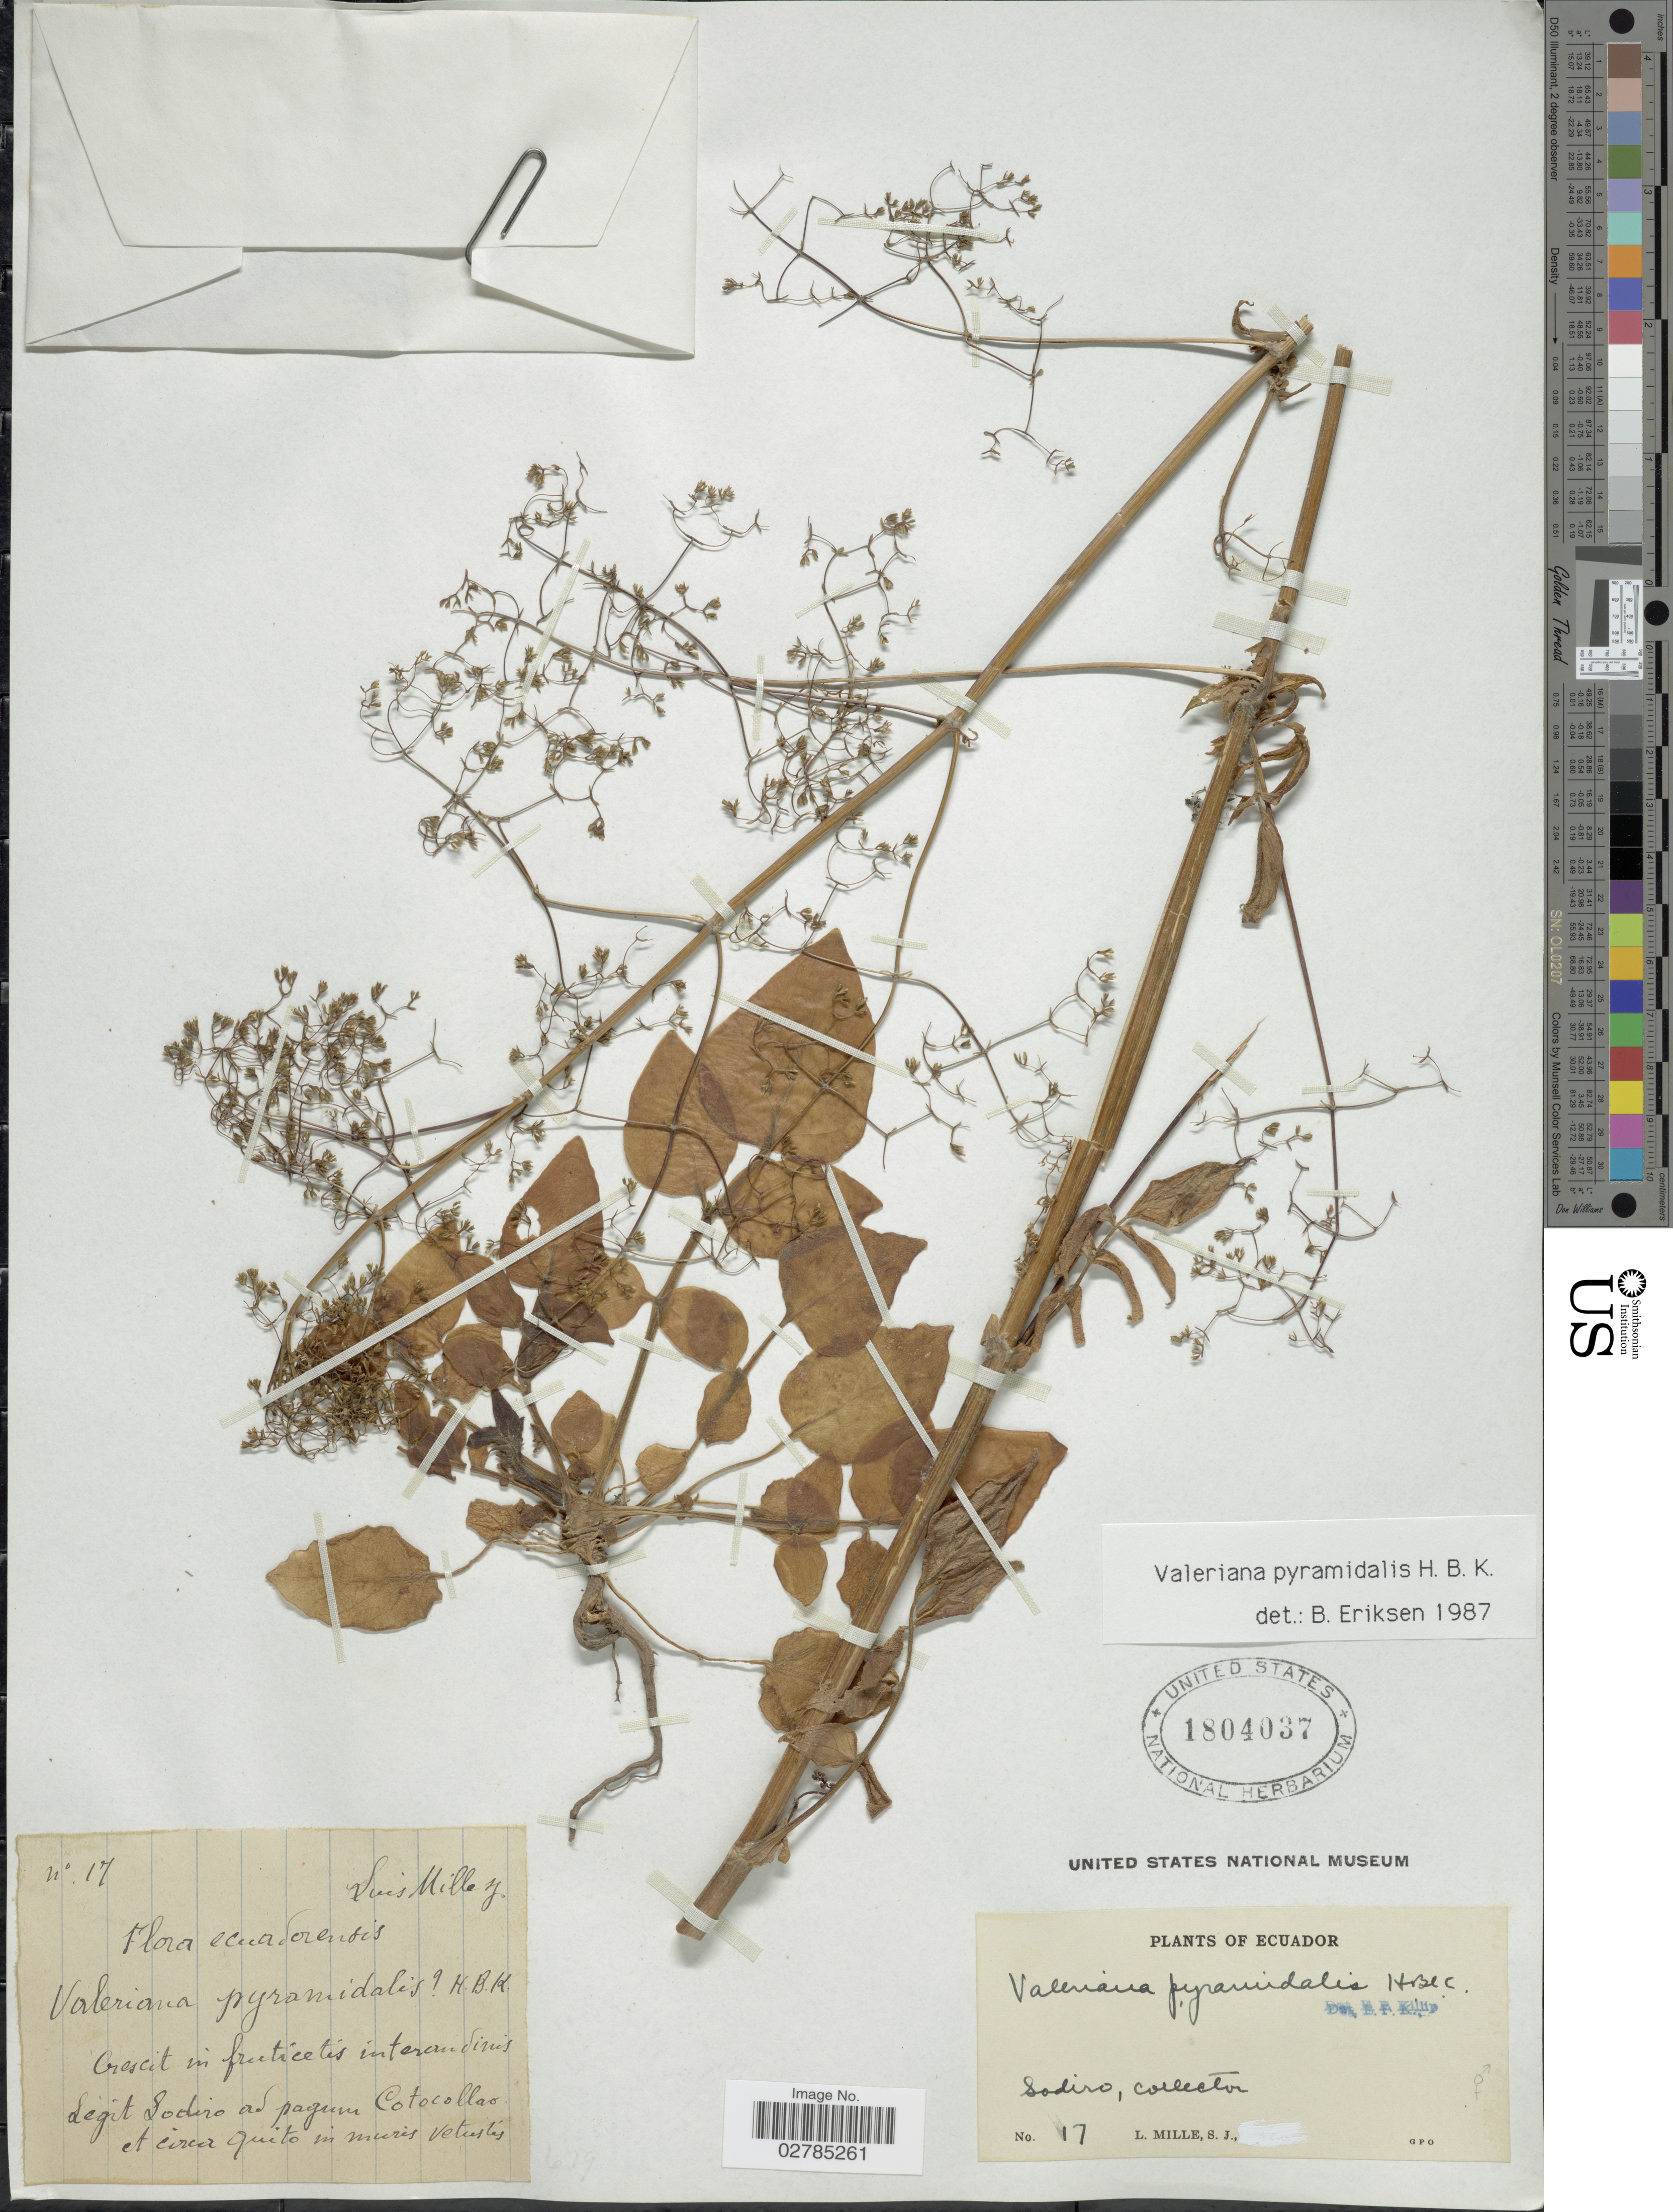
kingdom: Plantae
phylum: Tracheophyta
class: Magnoliopsida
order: Dipsacales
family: Caprifoliaceae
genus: Valeriana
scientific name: Valeriana pyramidalis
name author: Kunth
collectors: Sodiro, --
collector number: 17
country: Ecuador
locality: Crescit in fruticetis interandinis. ad pagum Cotocollao et circa Quito in muris vetustis.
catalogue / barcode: US 1804037